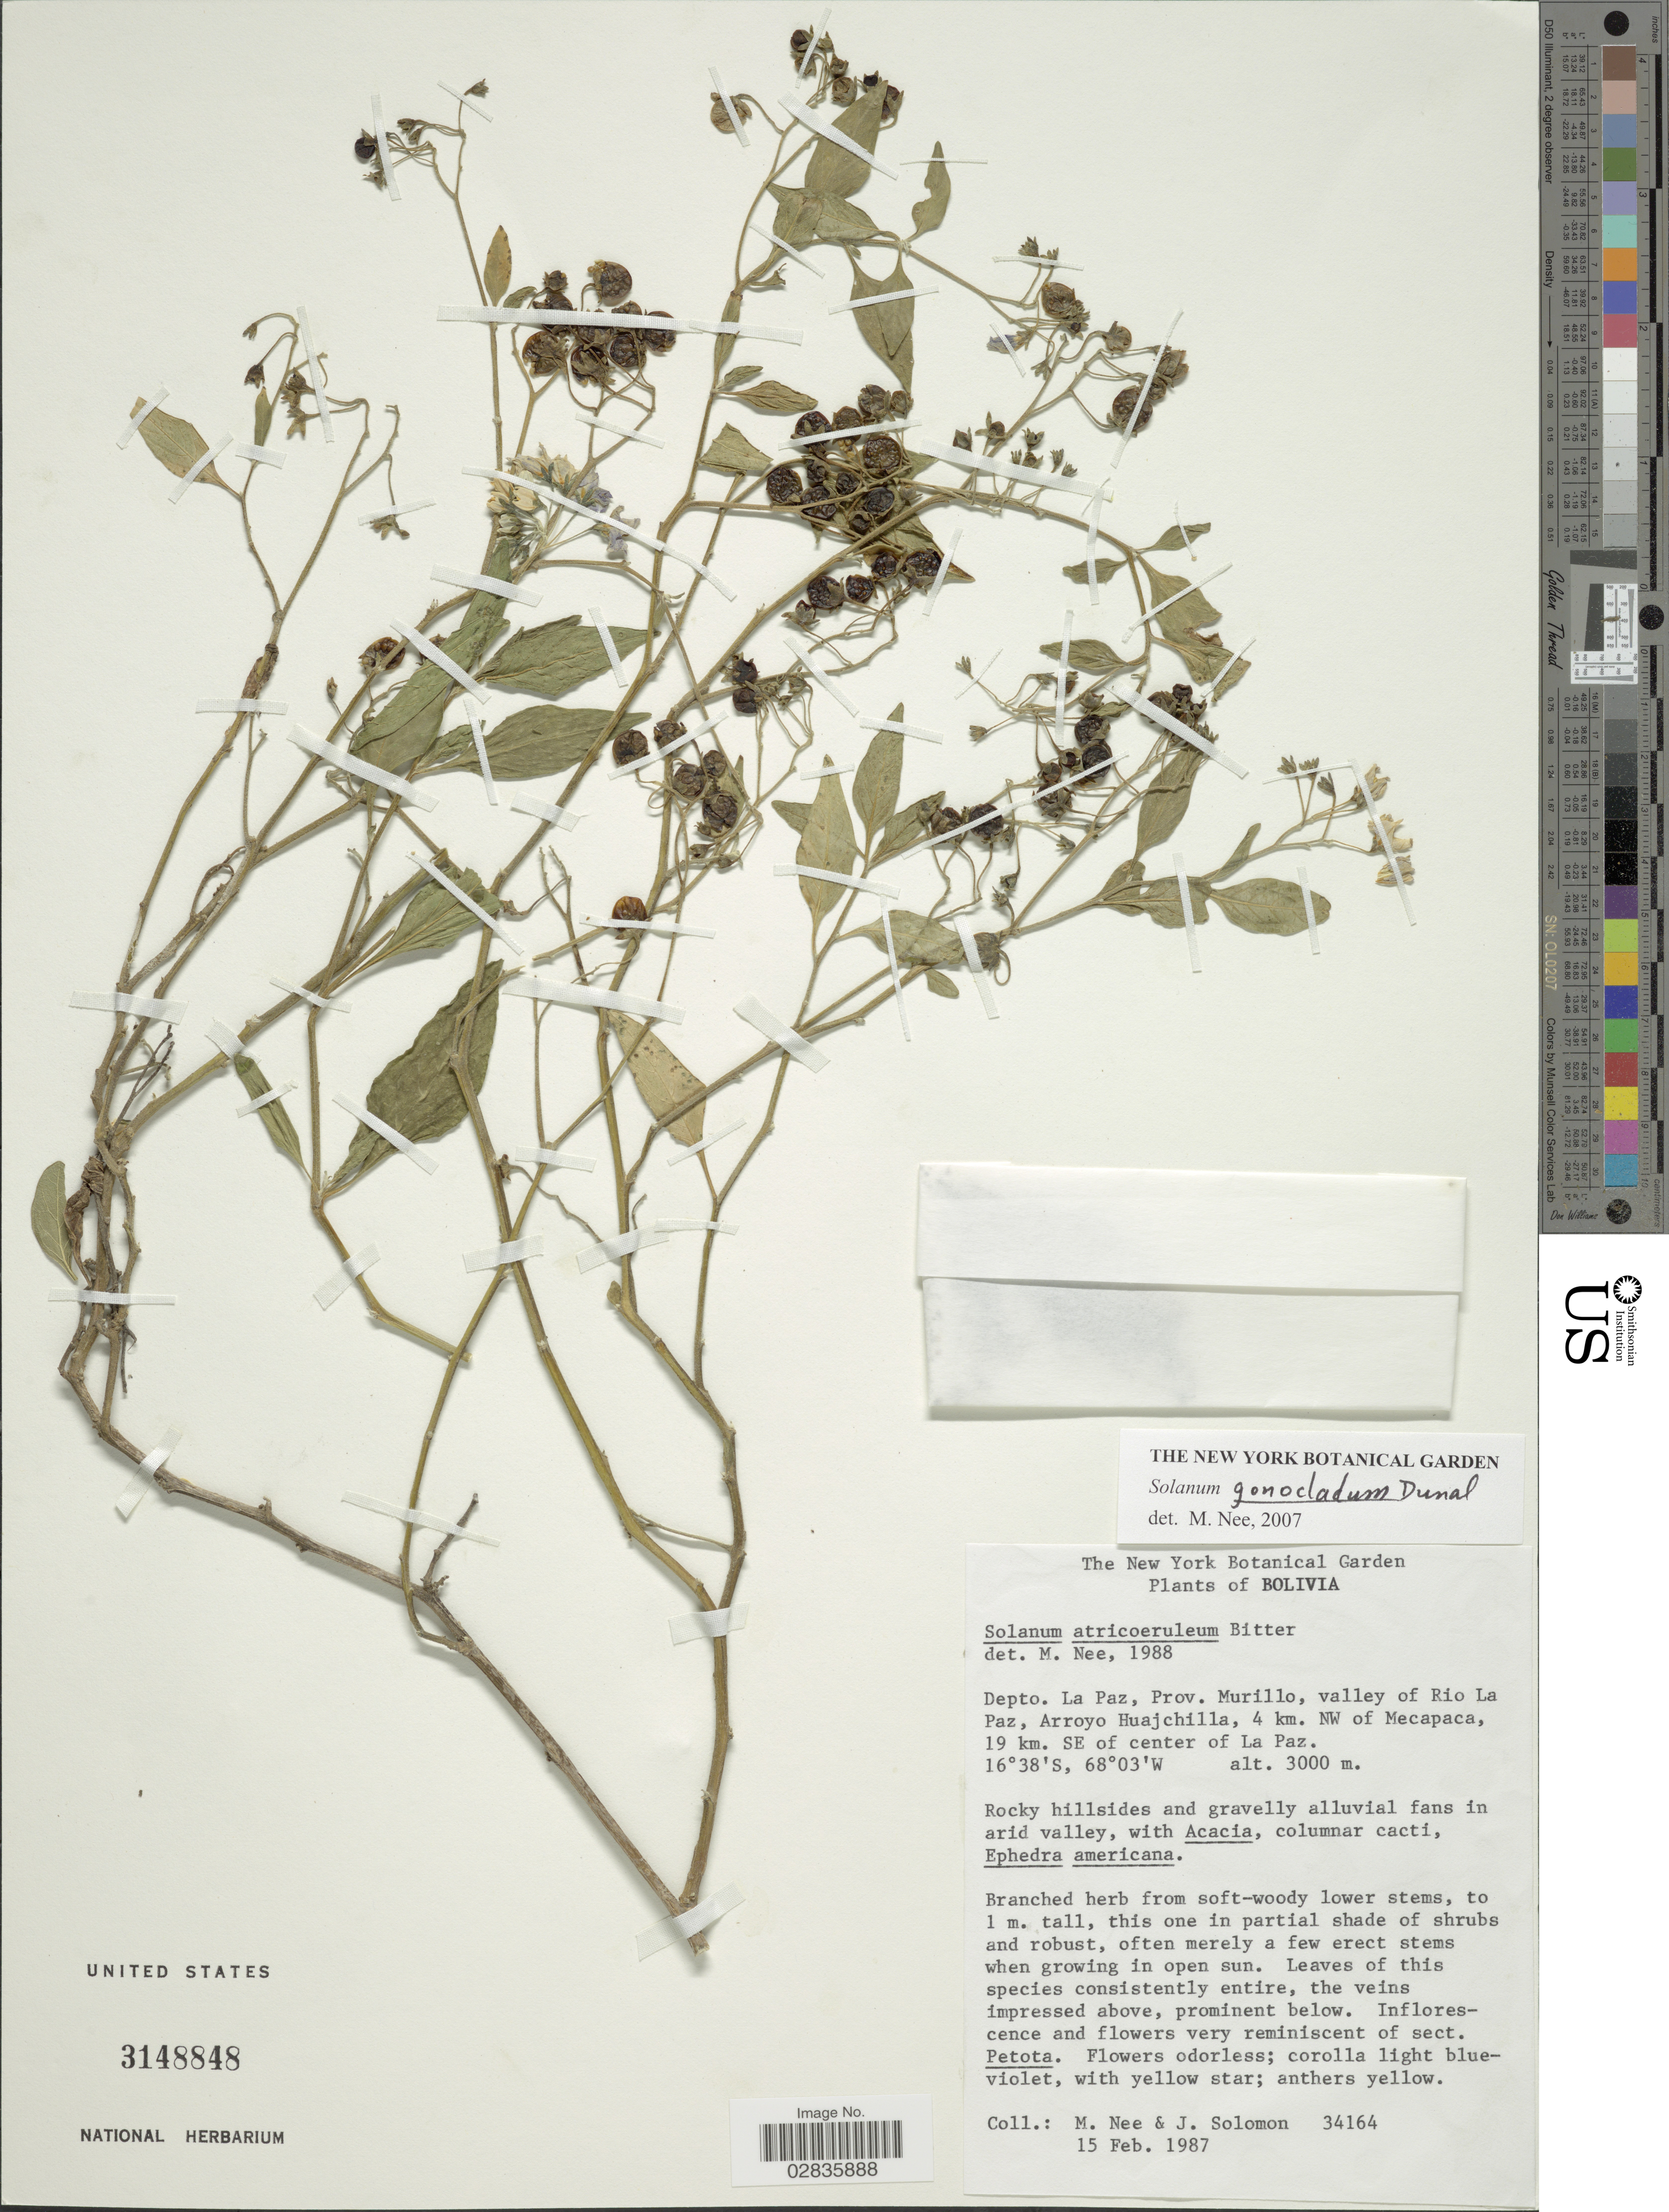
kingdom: Plantae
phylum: Tracheophyta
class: Magnoliopsida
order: Solanales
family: Solanaceae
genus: Solanum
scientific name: Solanum gonocladum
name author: Dunal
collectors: M. Nee & J. Solomon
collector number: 34164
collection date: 1987-02-15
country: Bolivia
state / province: La Paz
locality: Depto. La Paz, Prov. Murillo, valley of Rio La Paz, Arroyo Huajchilla, 4 km. NW of Mecapaca, 19 km. SE of center of La Paz.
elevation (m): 3000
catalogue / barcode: US 3148848